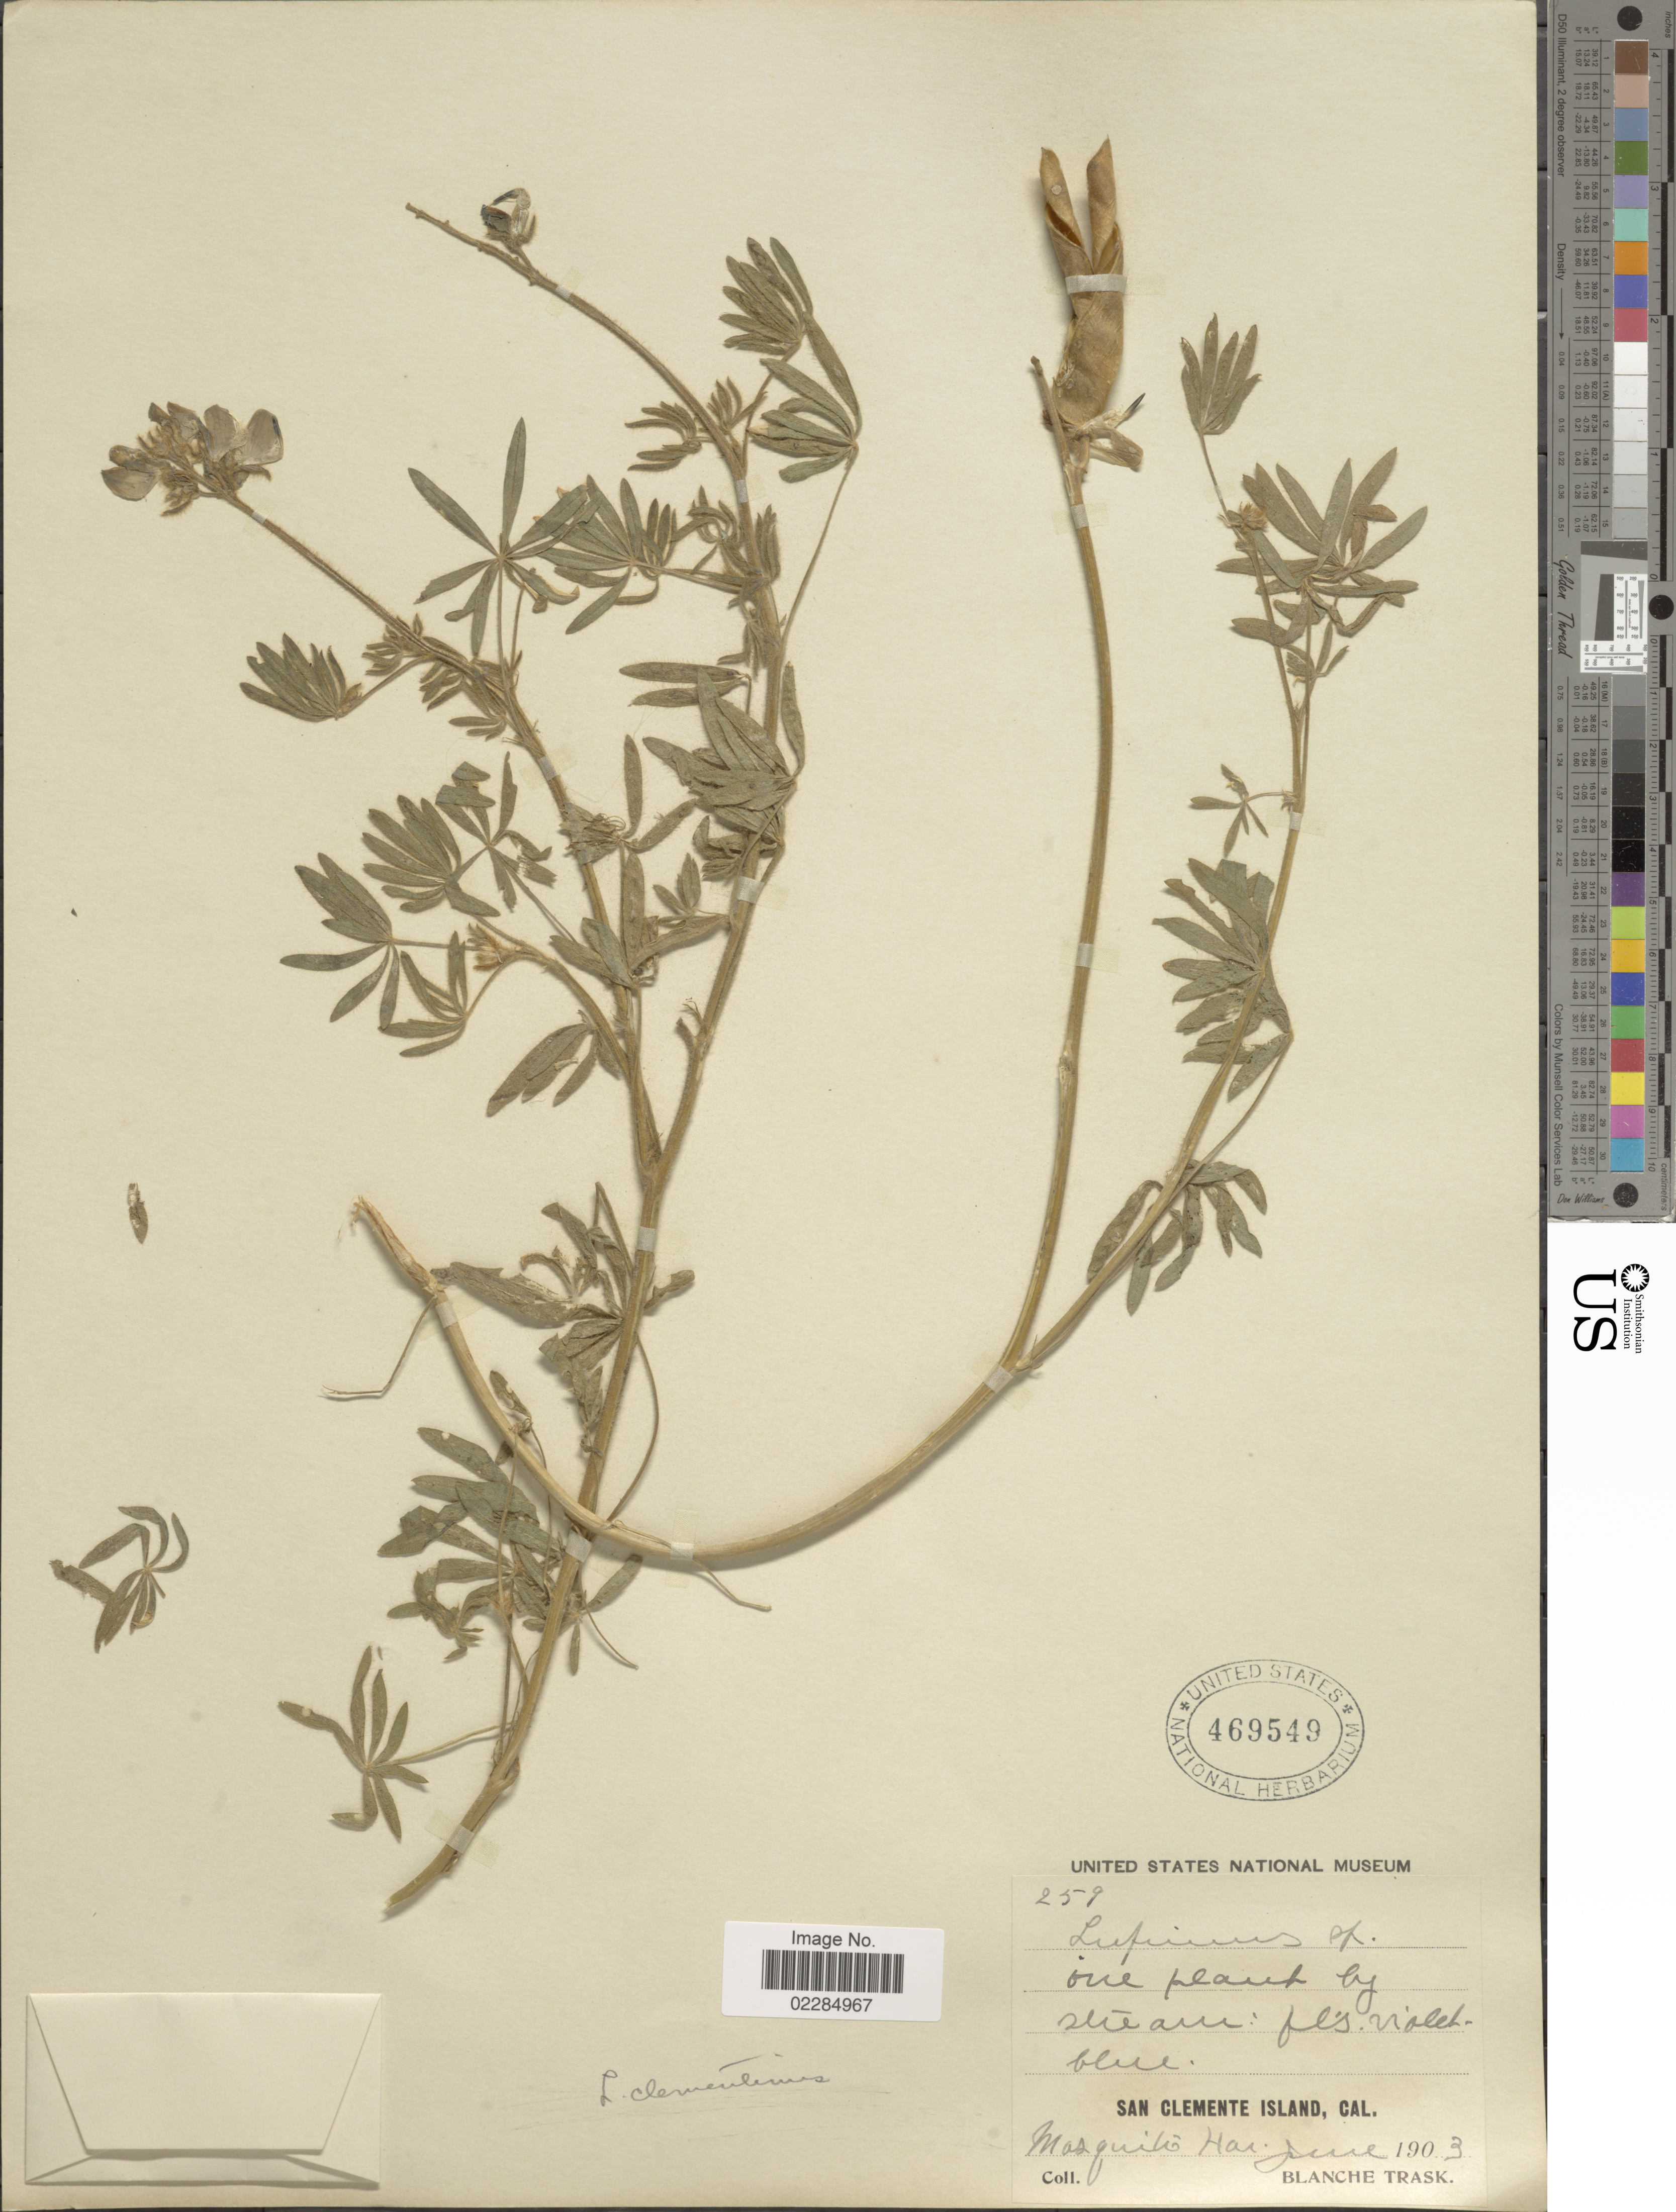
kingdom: Plantae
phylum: Tracheophyta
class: Magnoliopsida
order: Fabales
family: Fabaceae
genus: Lupinus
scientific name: Lupinus clementinus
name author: Greene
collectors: B. Trask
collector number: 259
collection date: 1903-06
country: United States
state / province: California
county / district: Los Angeles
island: San Clemente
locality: San Clemente Island. Mosquito Har (Harbor)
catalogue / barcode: US 469549